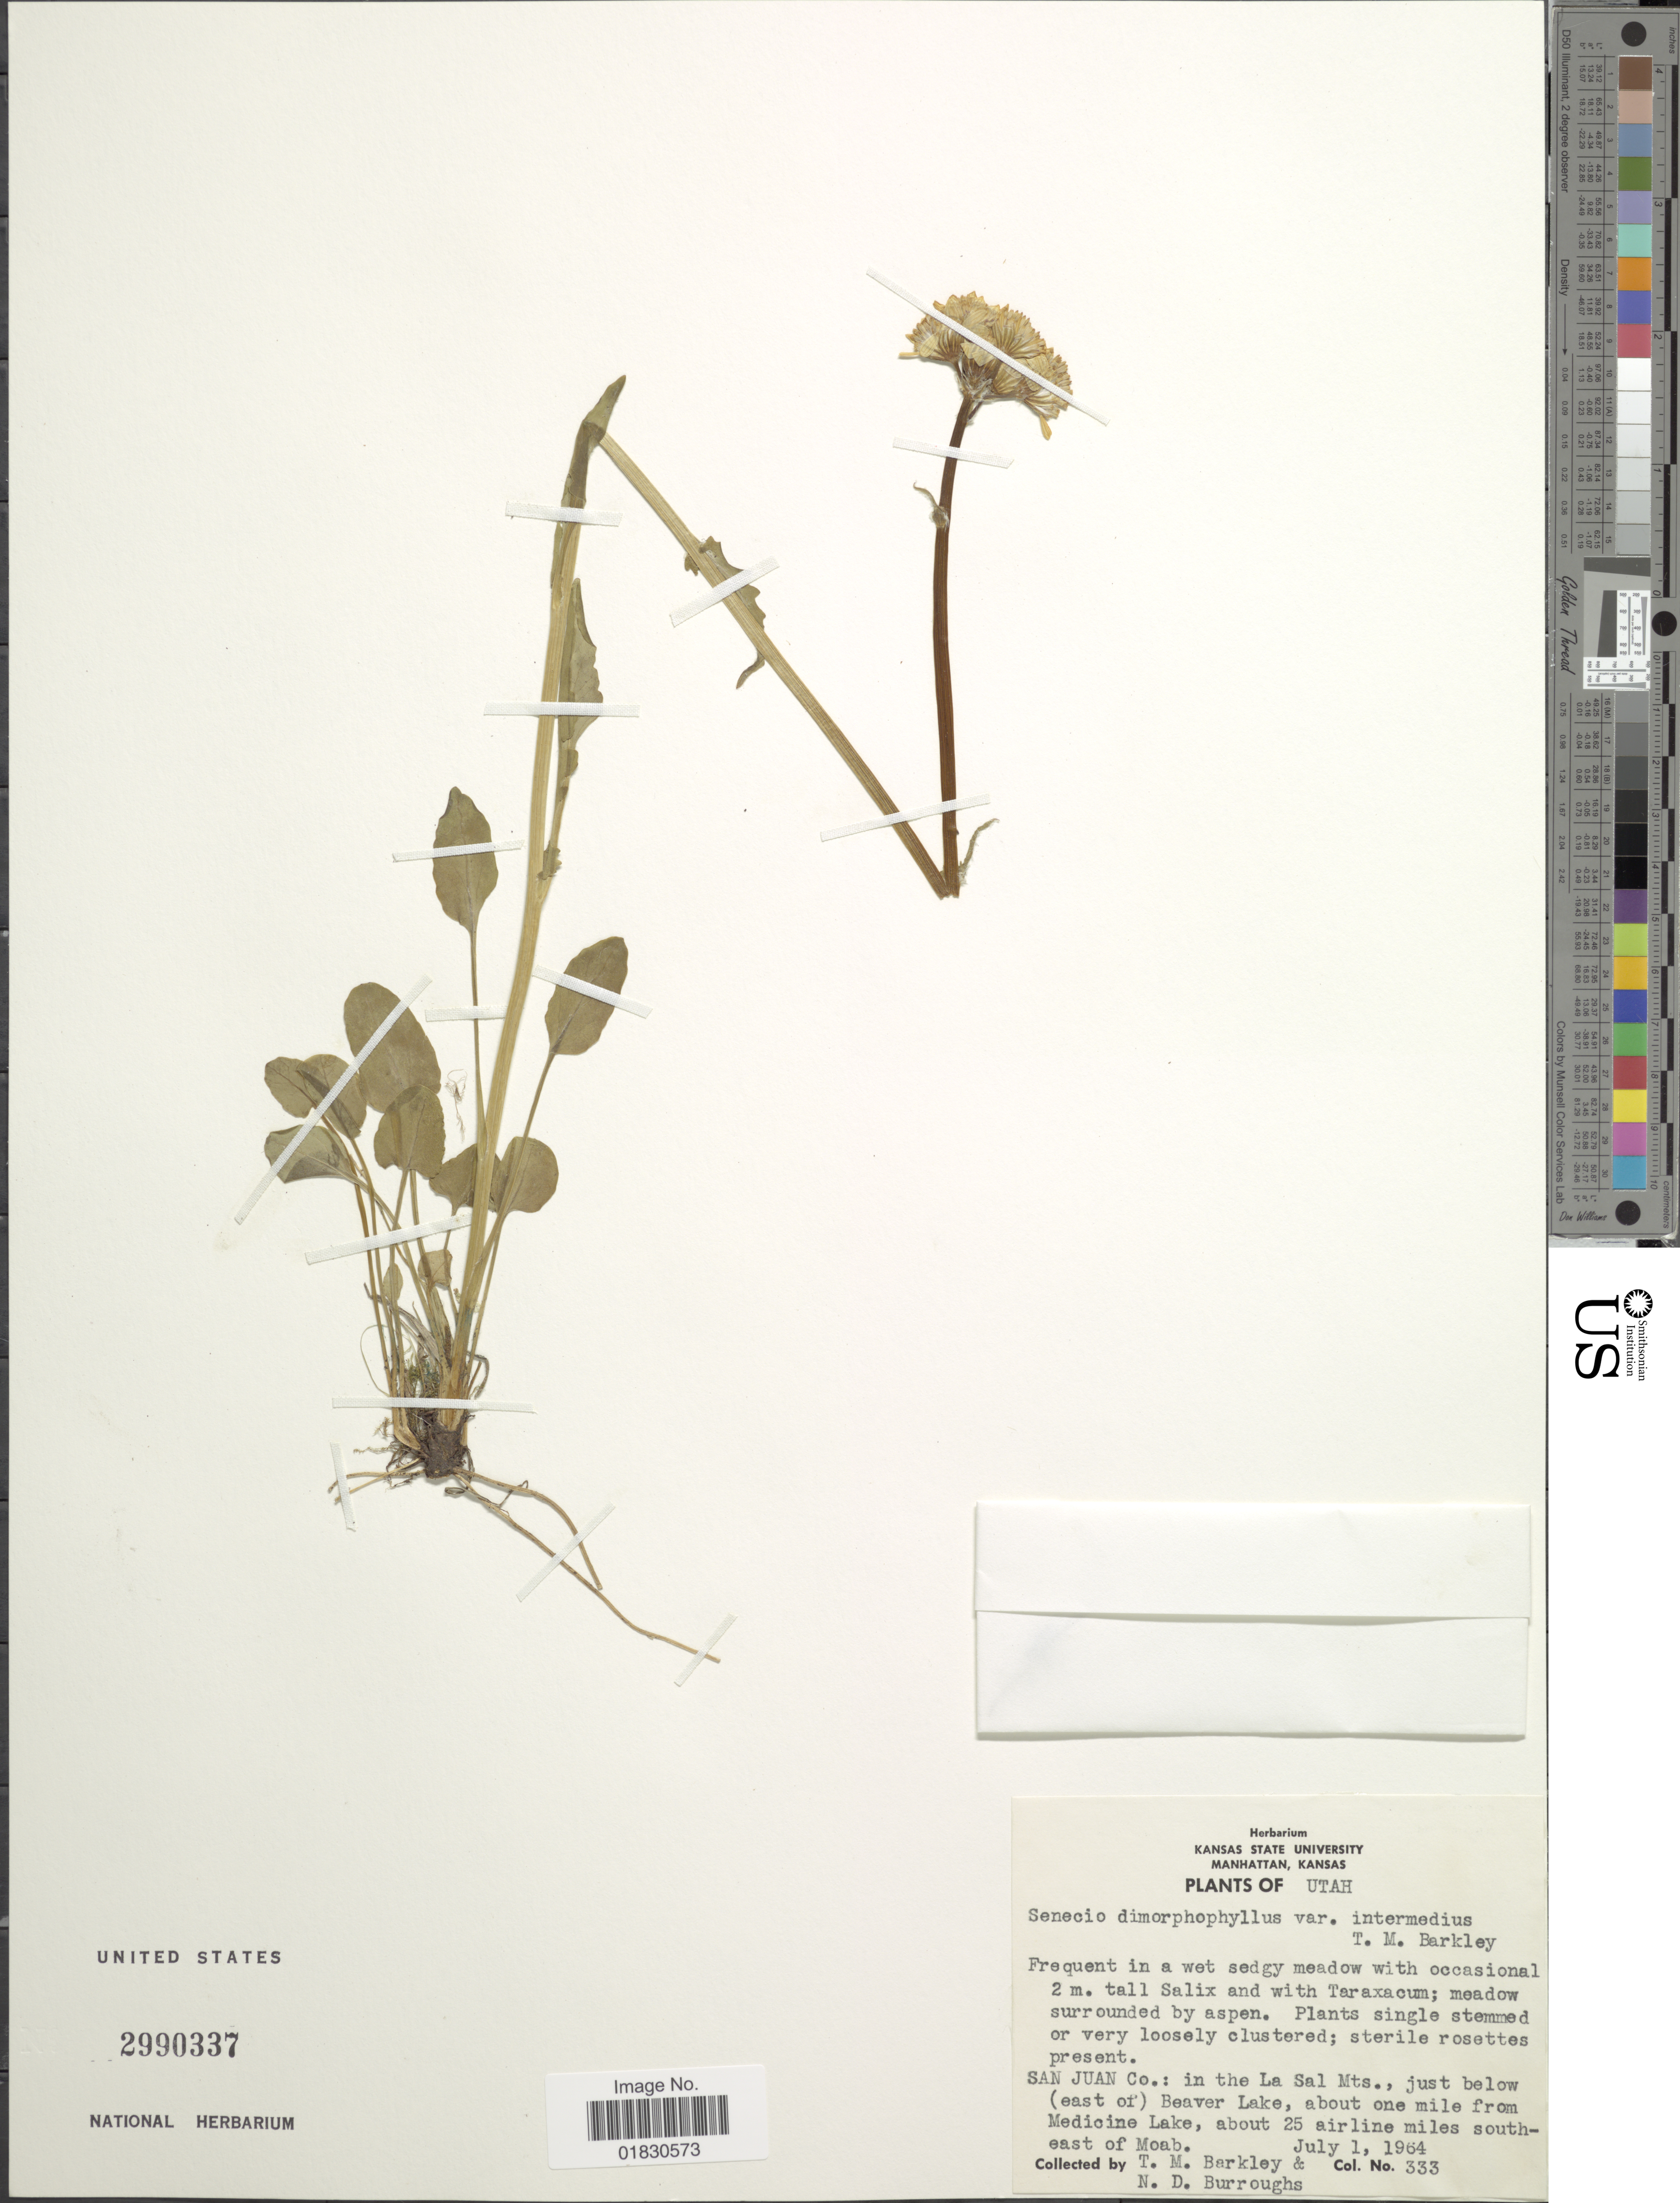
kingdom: Plantae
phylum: Tracheophyta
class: Magnoliopsida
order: Asterales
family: Asteraceae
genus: Packera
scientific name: Packera dimorphophylla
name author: (Greene) W.A. Weber & Á. Löve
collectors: T. M. Barkley & N. Burroughs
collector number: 333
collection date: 1964-07-01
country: United States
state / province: Utah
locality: San Juan Co.: in the La Sal Mts., just below (east of) Beaver Lake, about one mile from Medicine Lake, about 25 airline miles southeast of Moab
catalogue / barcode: US 2990337